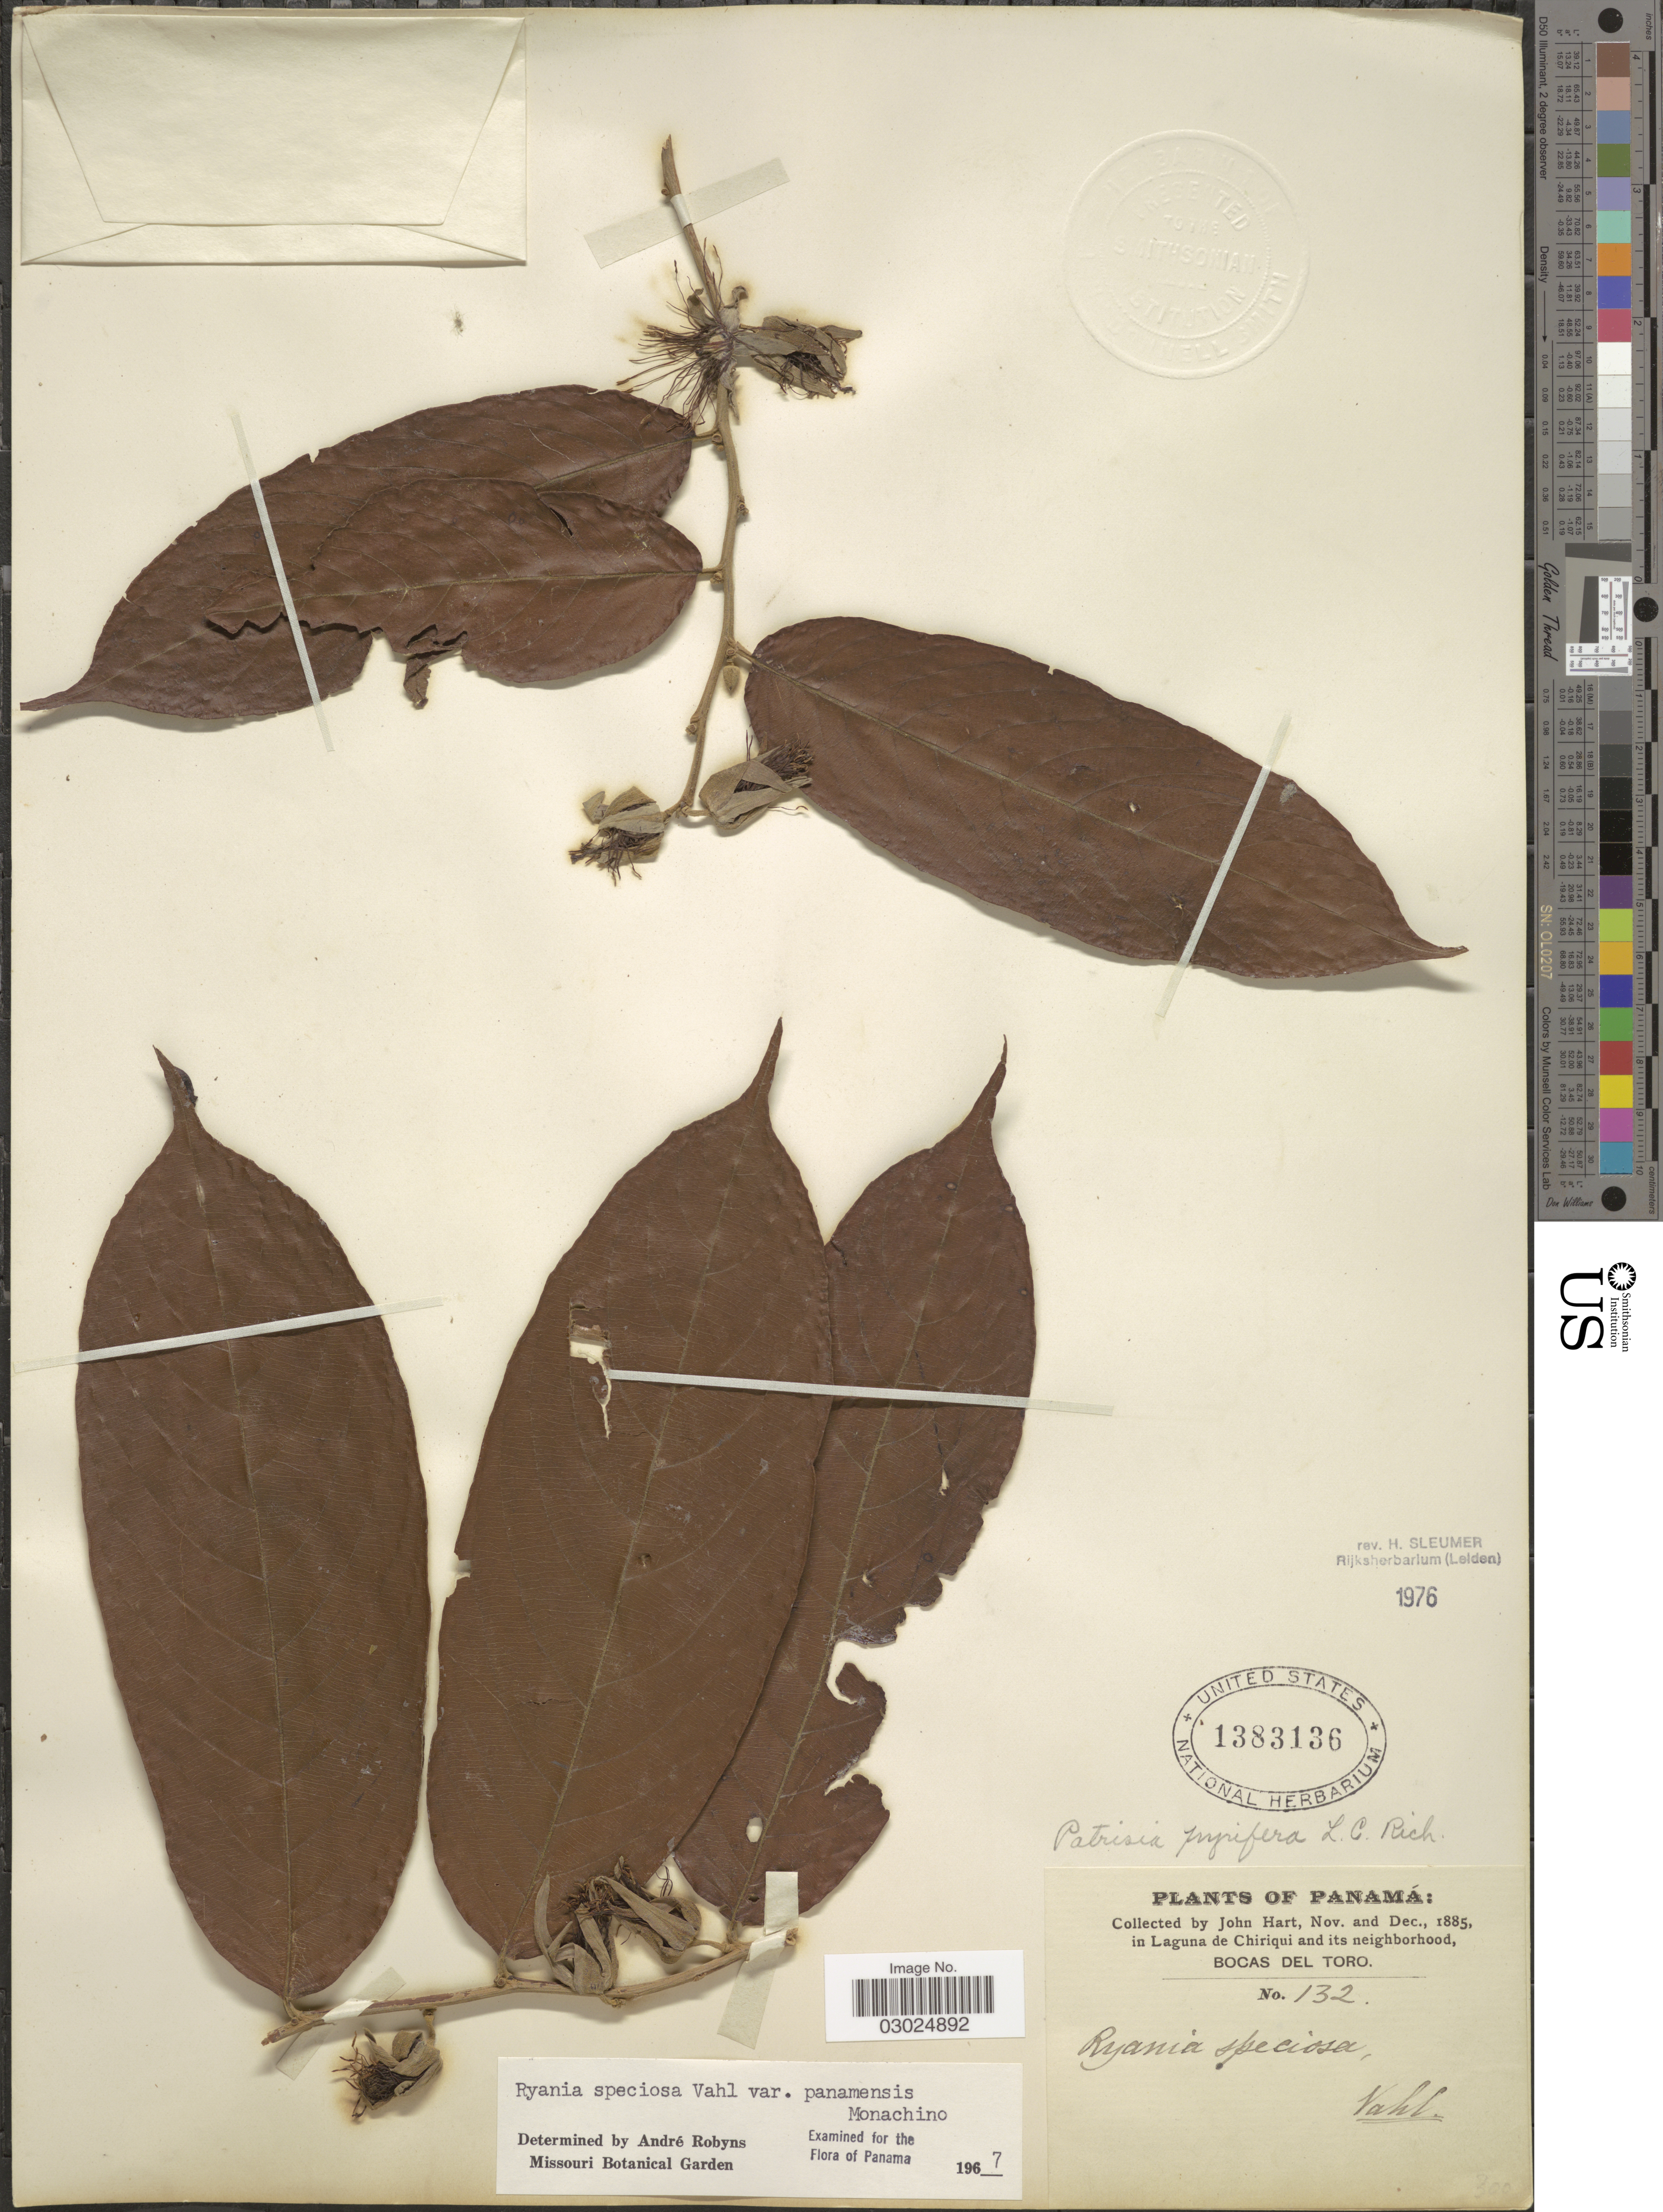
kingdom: Plantae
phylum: Tracheophyta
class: Magnoliopsida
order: Malpighiales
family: Salicaceae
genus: Ryania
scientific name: Ryania speciosa var. panamensis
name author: Monach.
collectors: J. H. Hart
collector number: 132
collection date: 1885-11/1885-12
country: Panama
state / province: Bocas del Toro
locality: In Laguna de Chiriqui and its neighborhood.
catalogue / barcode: US 1383136